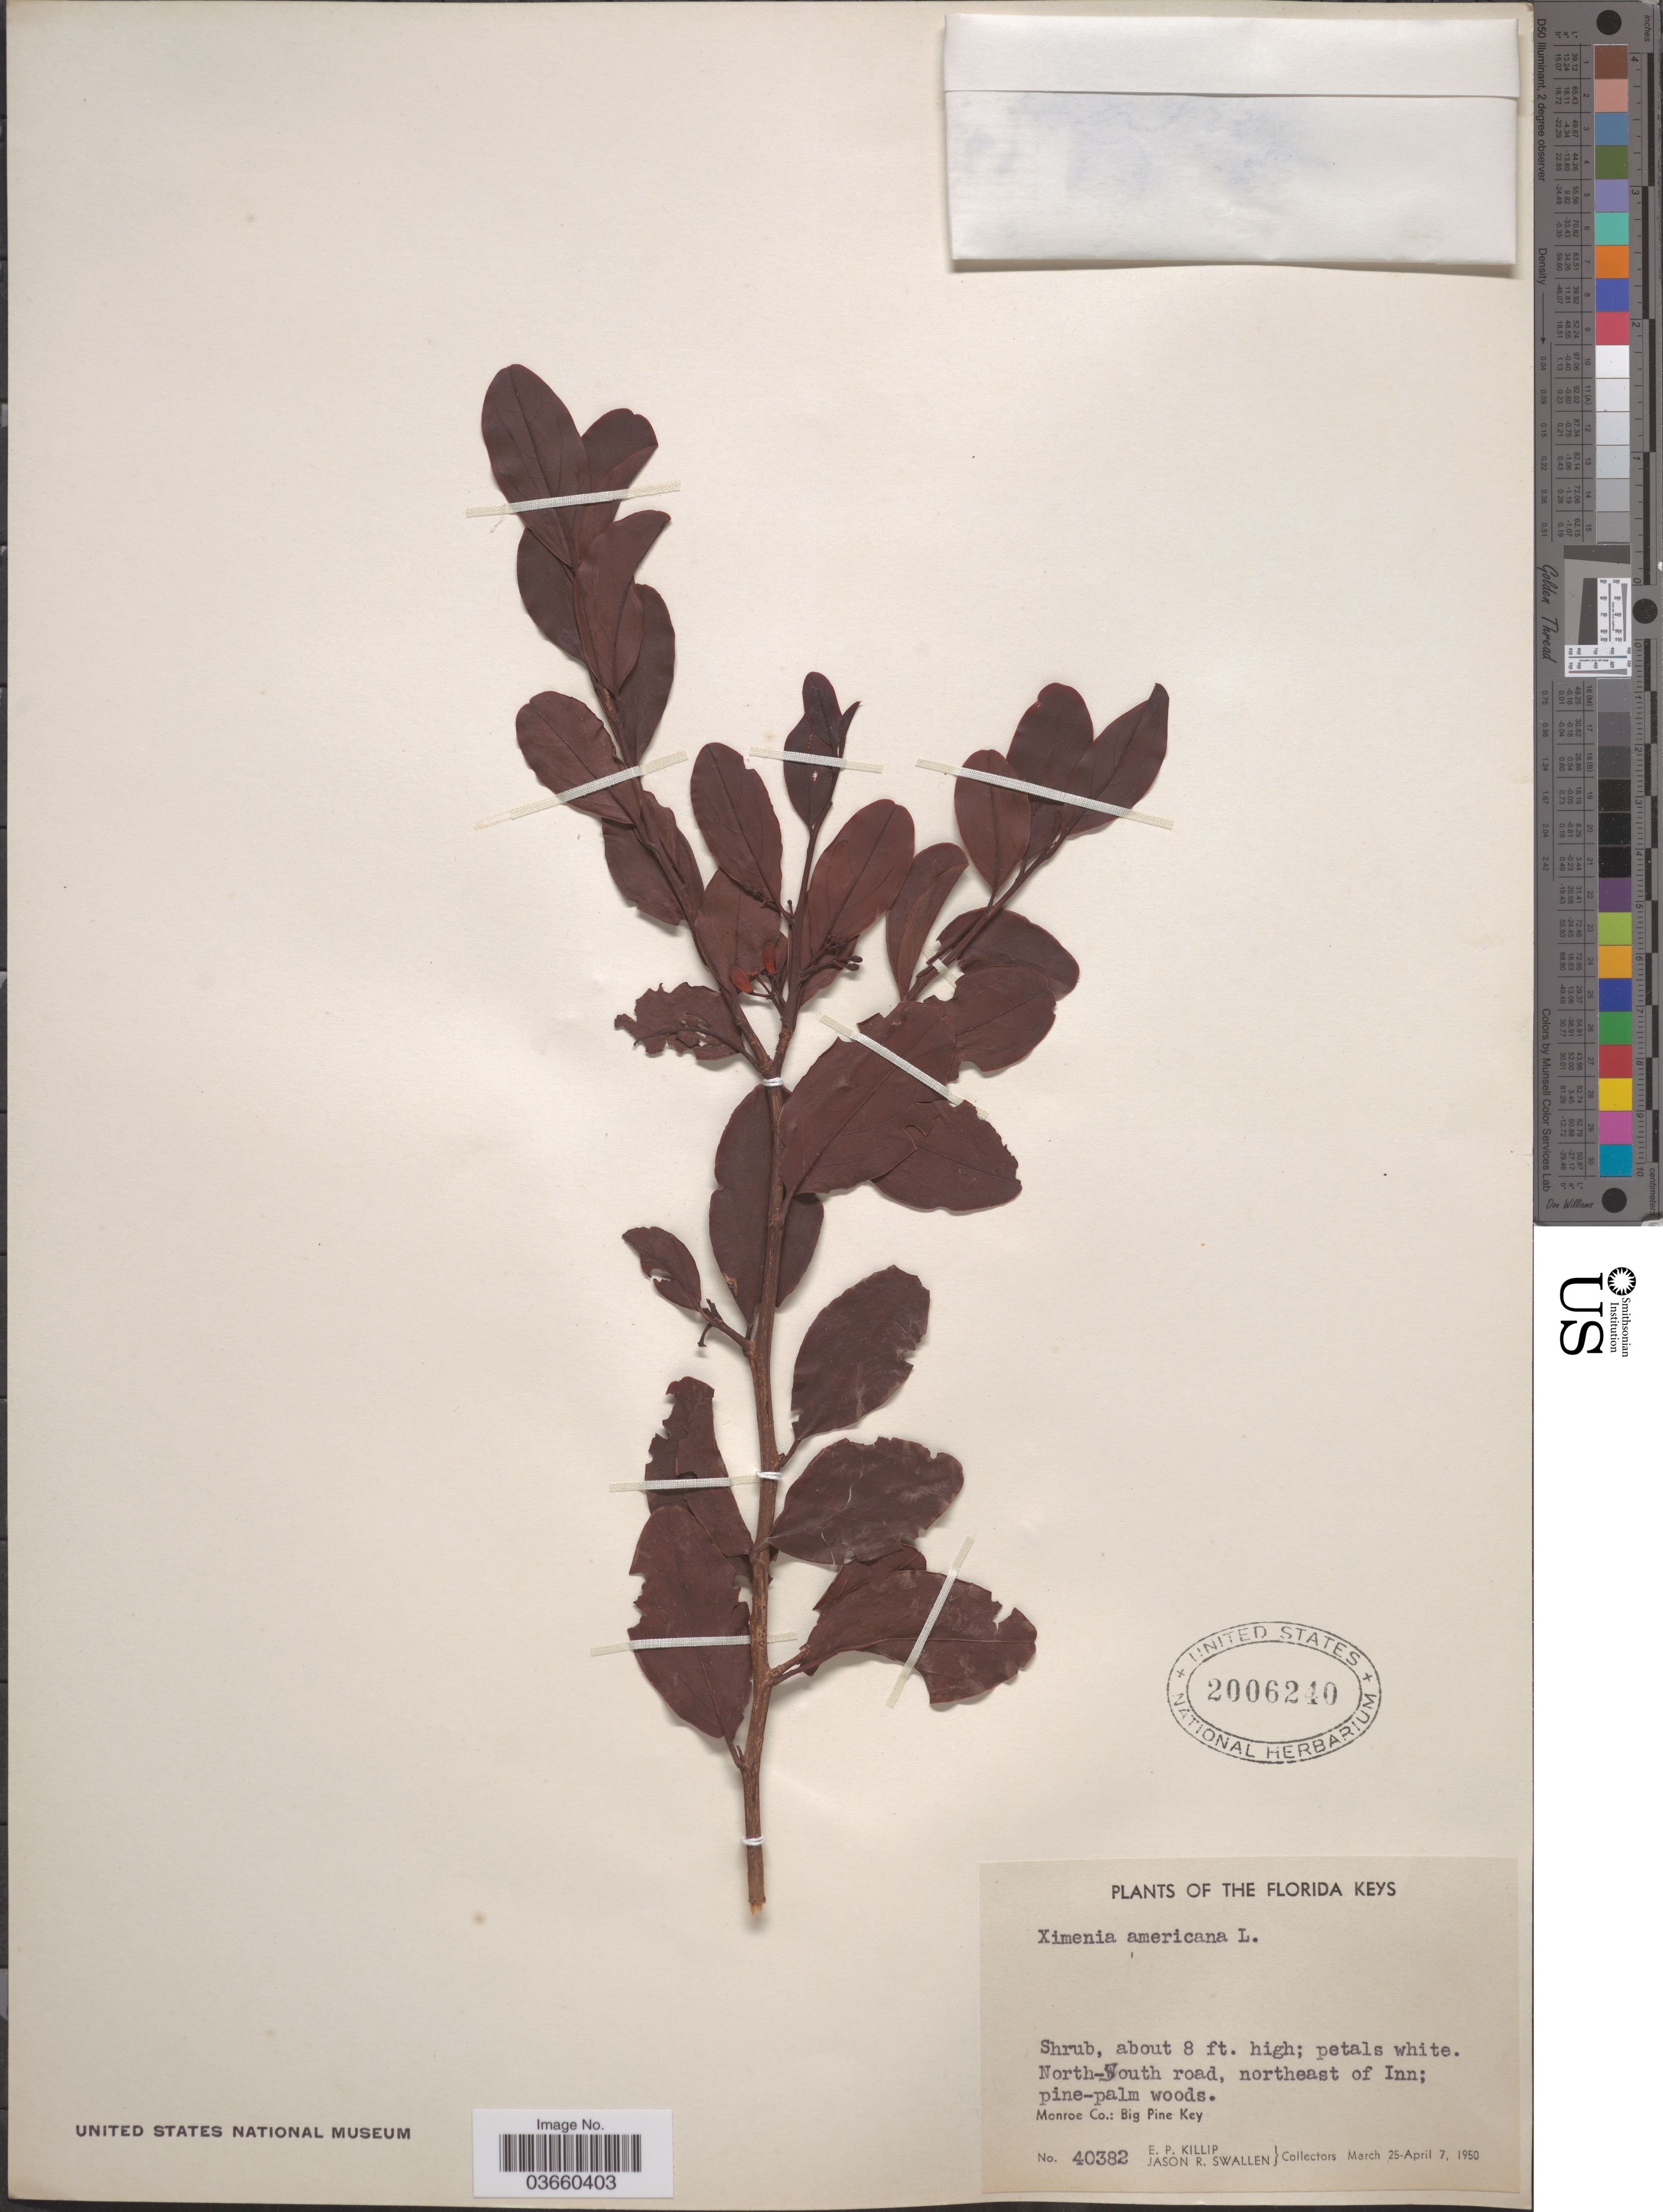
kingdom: Plantae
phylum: Tracheophyta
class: Magnoliopsida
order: Santalales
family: Ximeniaceae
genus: Ximenia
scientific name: Ximenia americana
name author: L.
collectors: E. P. Killip & J. R. Swallen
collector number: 40382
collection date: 1950-03-25/1950-04-07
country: United States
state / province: Florida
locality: The Florida Keys. North-South road, northeast of Inn. Monroe Co:. Big Pine Key.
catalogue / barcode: US 2006240